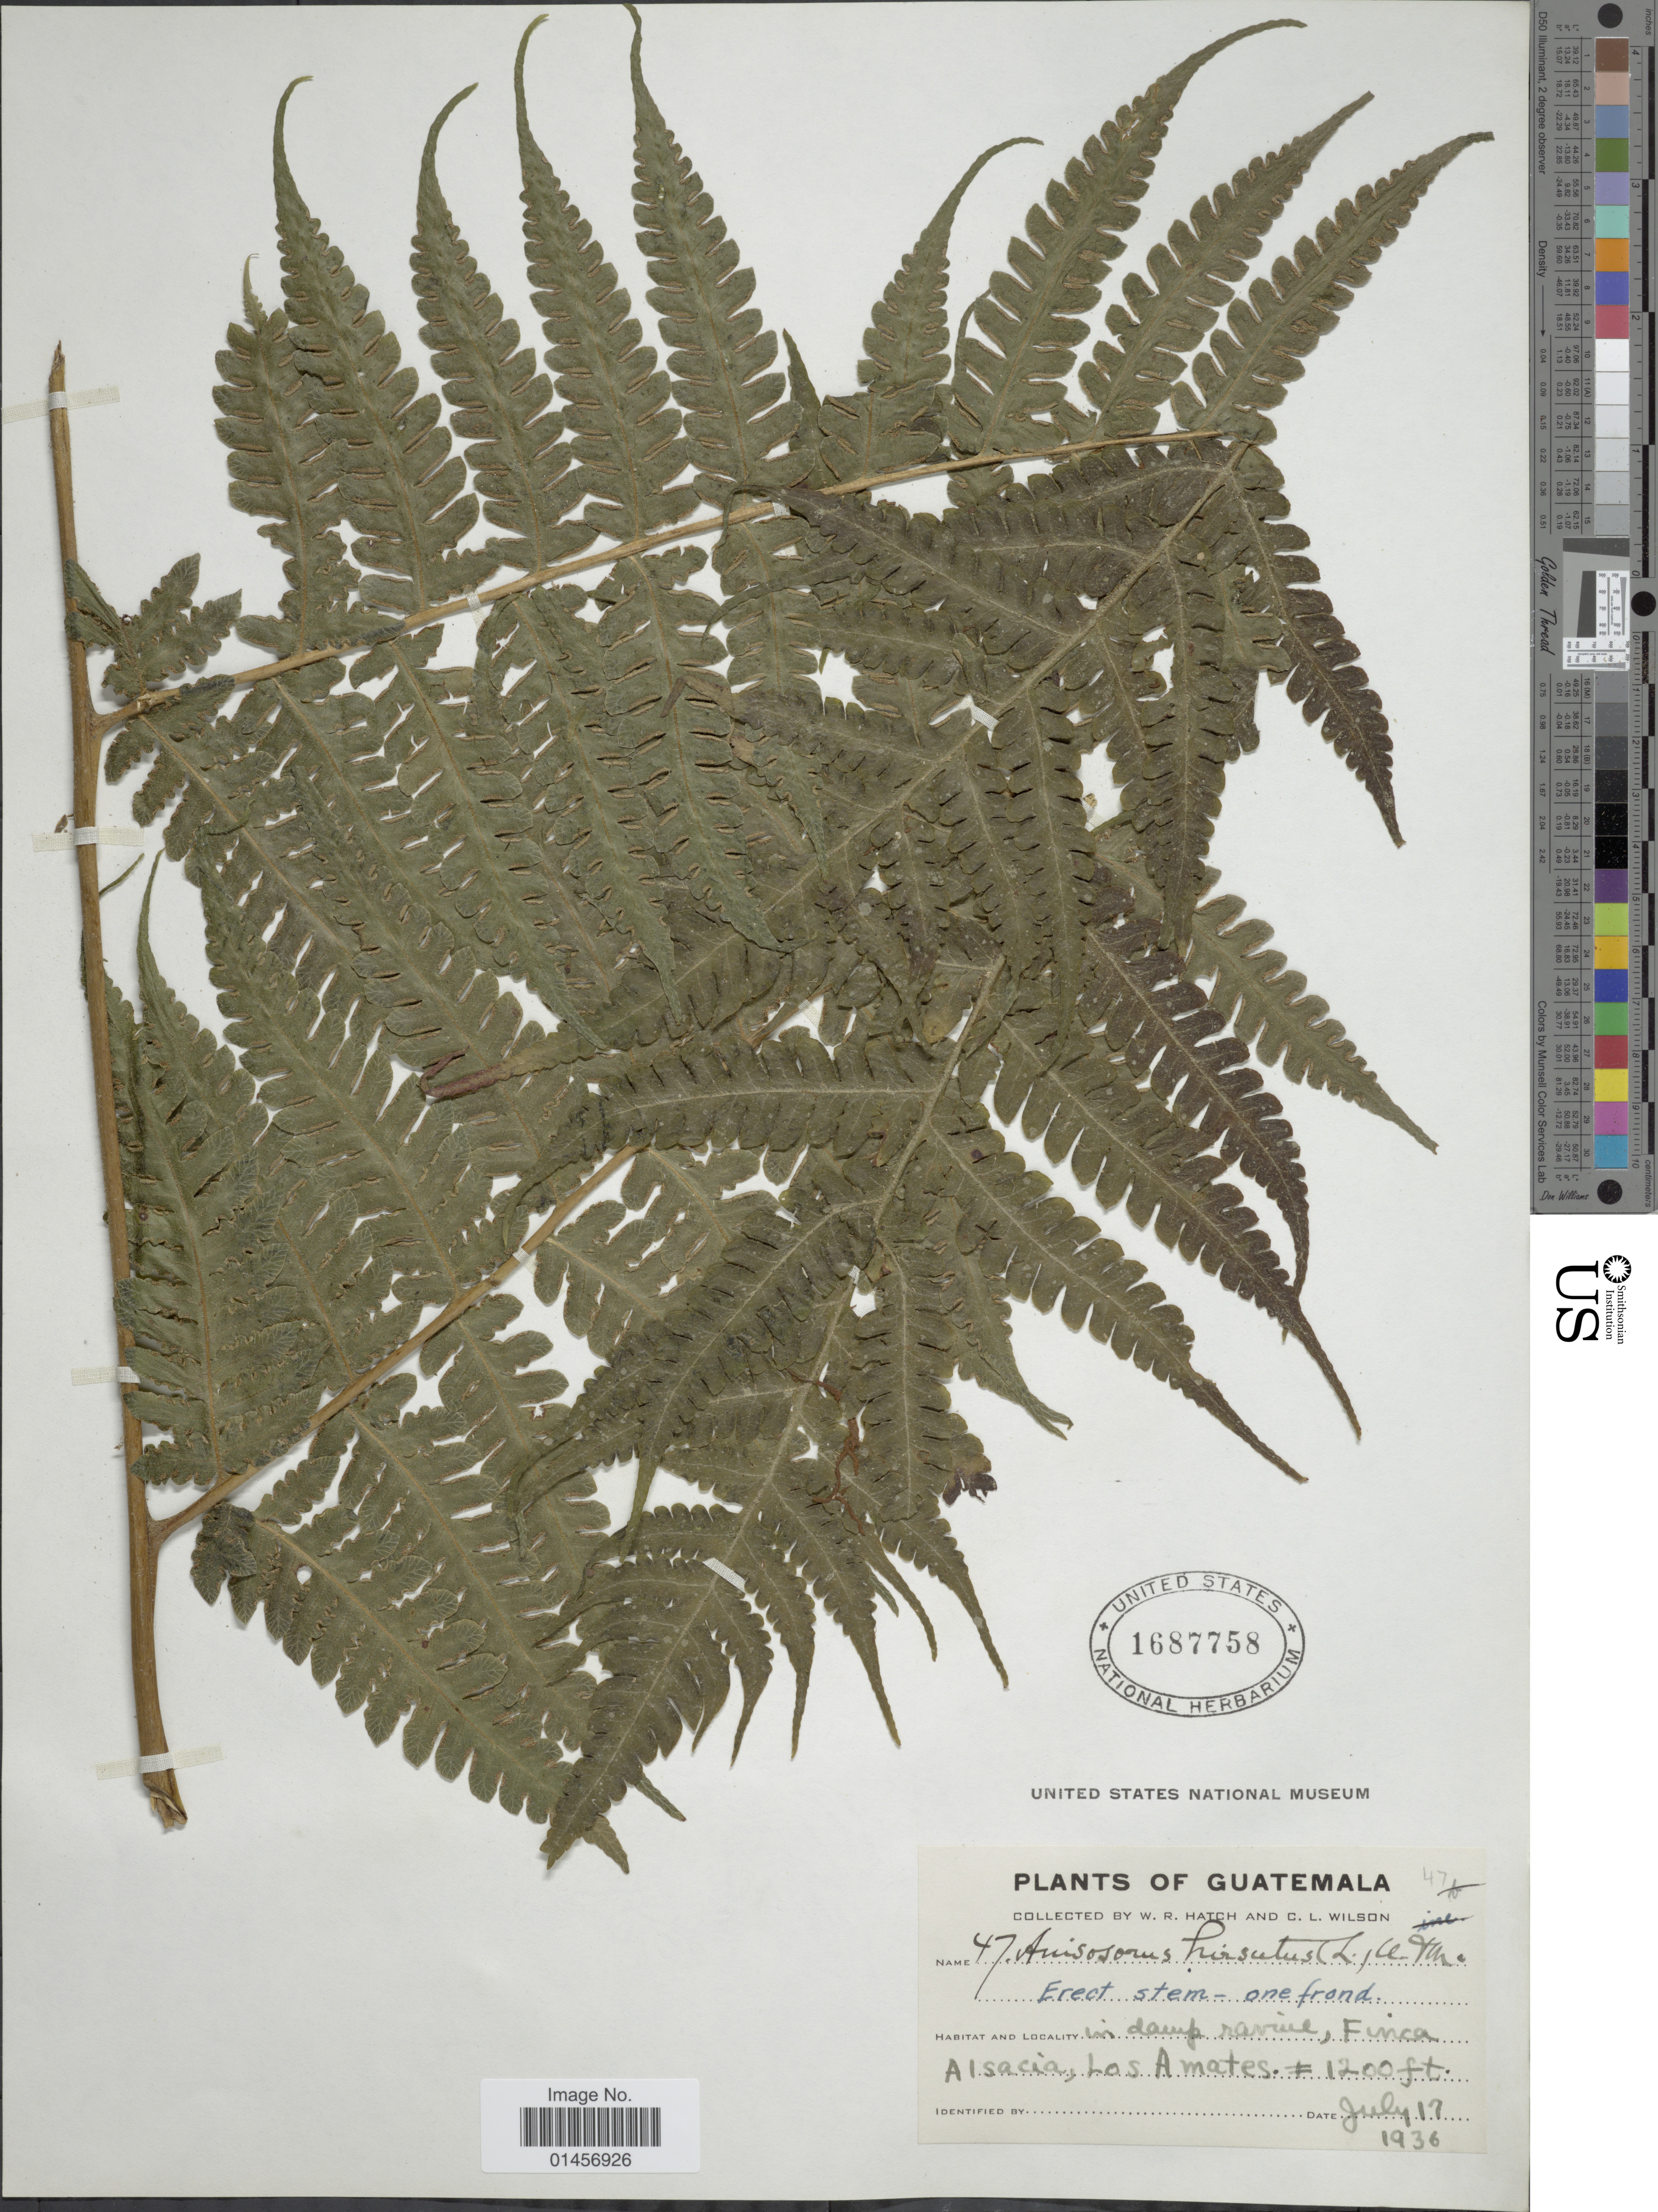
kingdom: Plantae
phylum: Tracheophyta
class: Polypodiopsida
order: Polypodiales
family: Lonchitidaceae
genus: Lonchitis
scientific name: Lonchitis hirsuta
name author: L.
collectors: W. Hatch & C. L. Wilson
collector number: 47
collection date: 1936-07-17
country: Guatemala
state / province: Guatemala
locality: Guatemala, in damp ravine, Finca Alsacia, Las Amates.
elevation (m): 366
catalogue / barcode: US 1687758